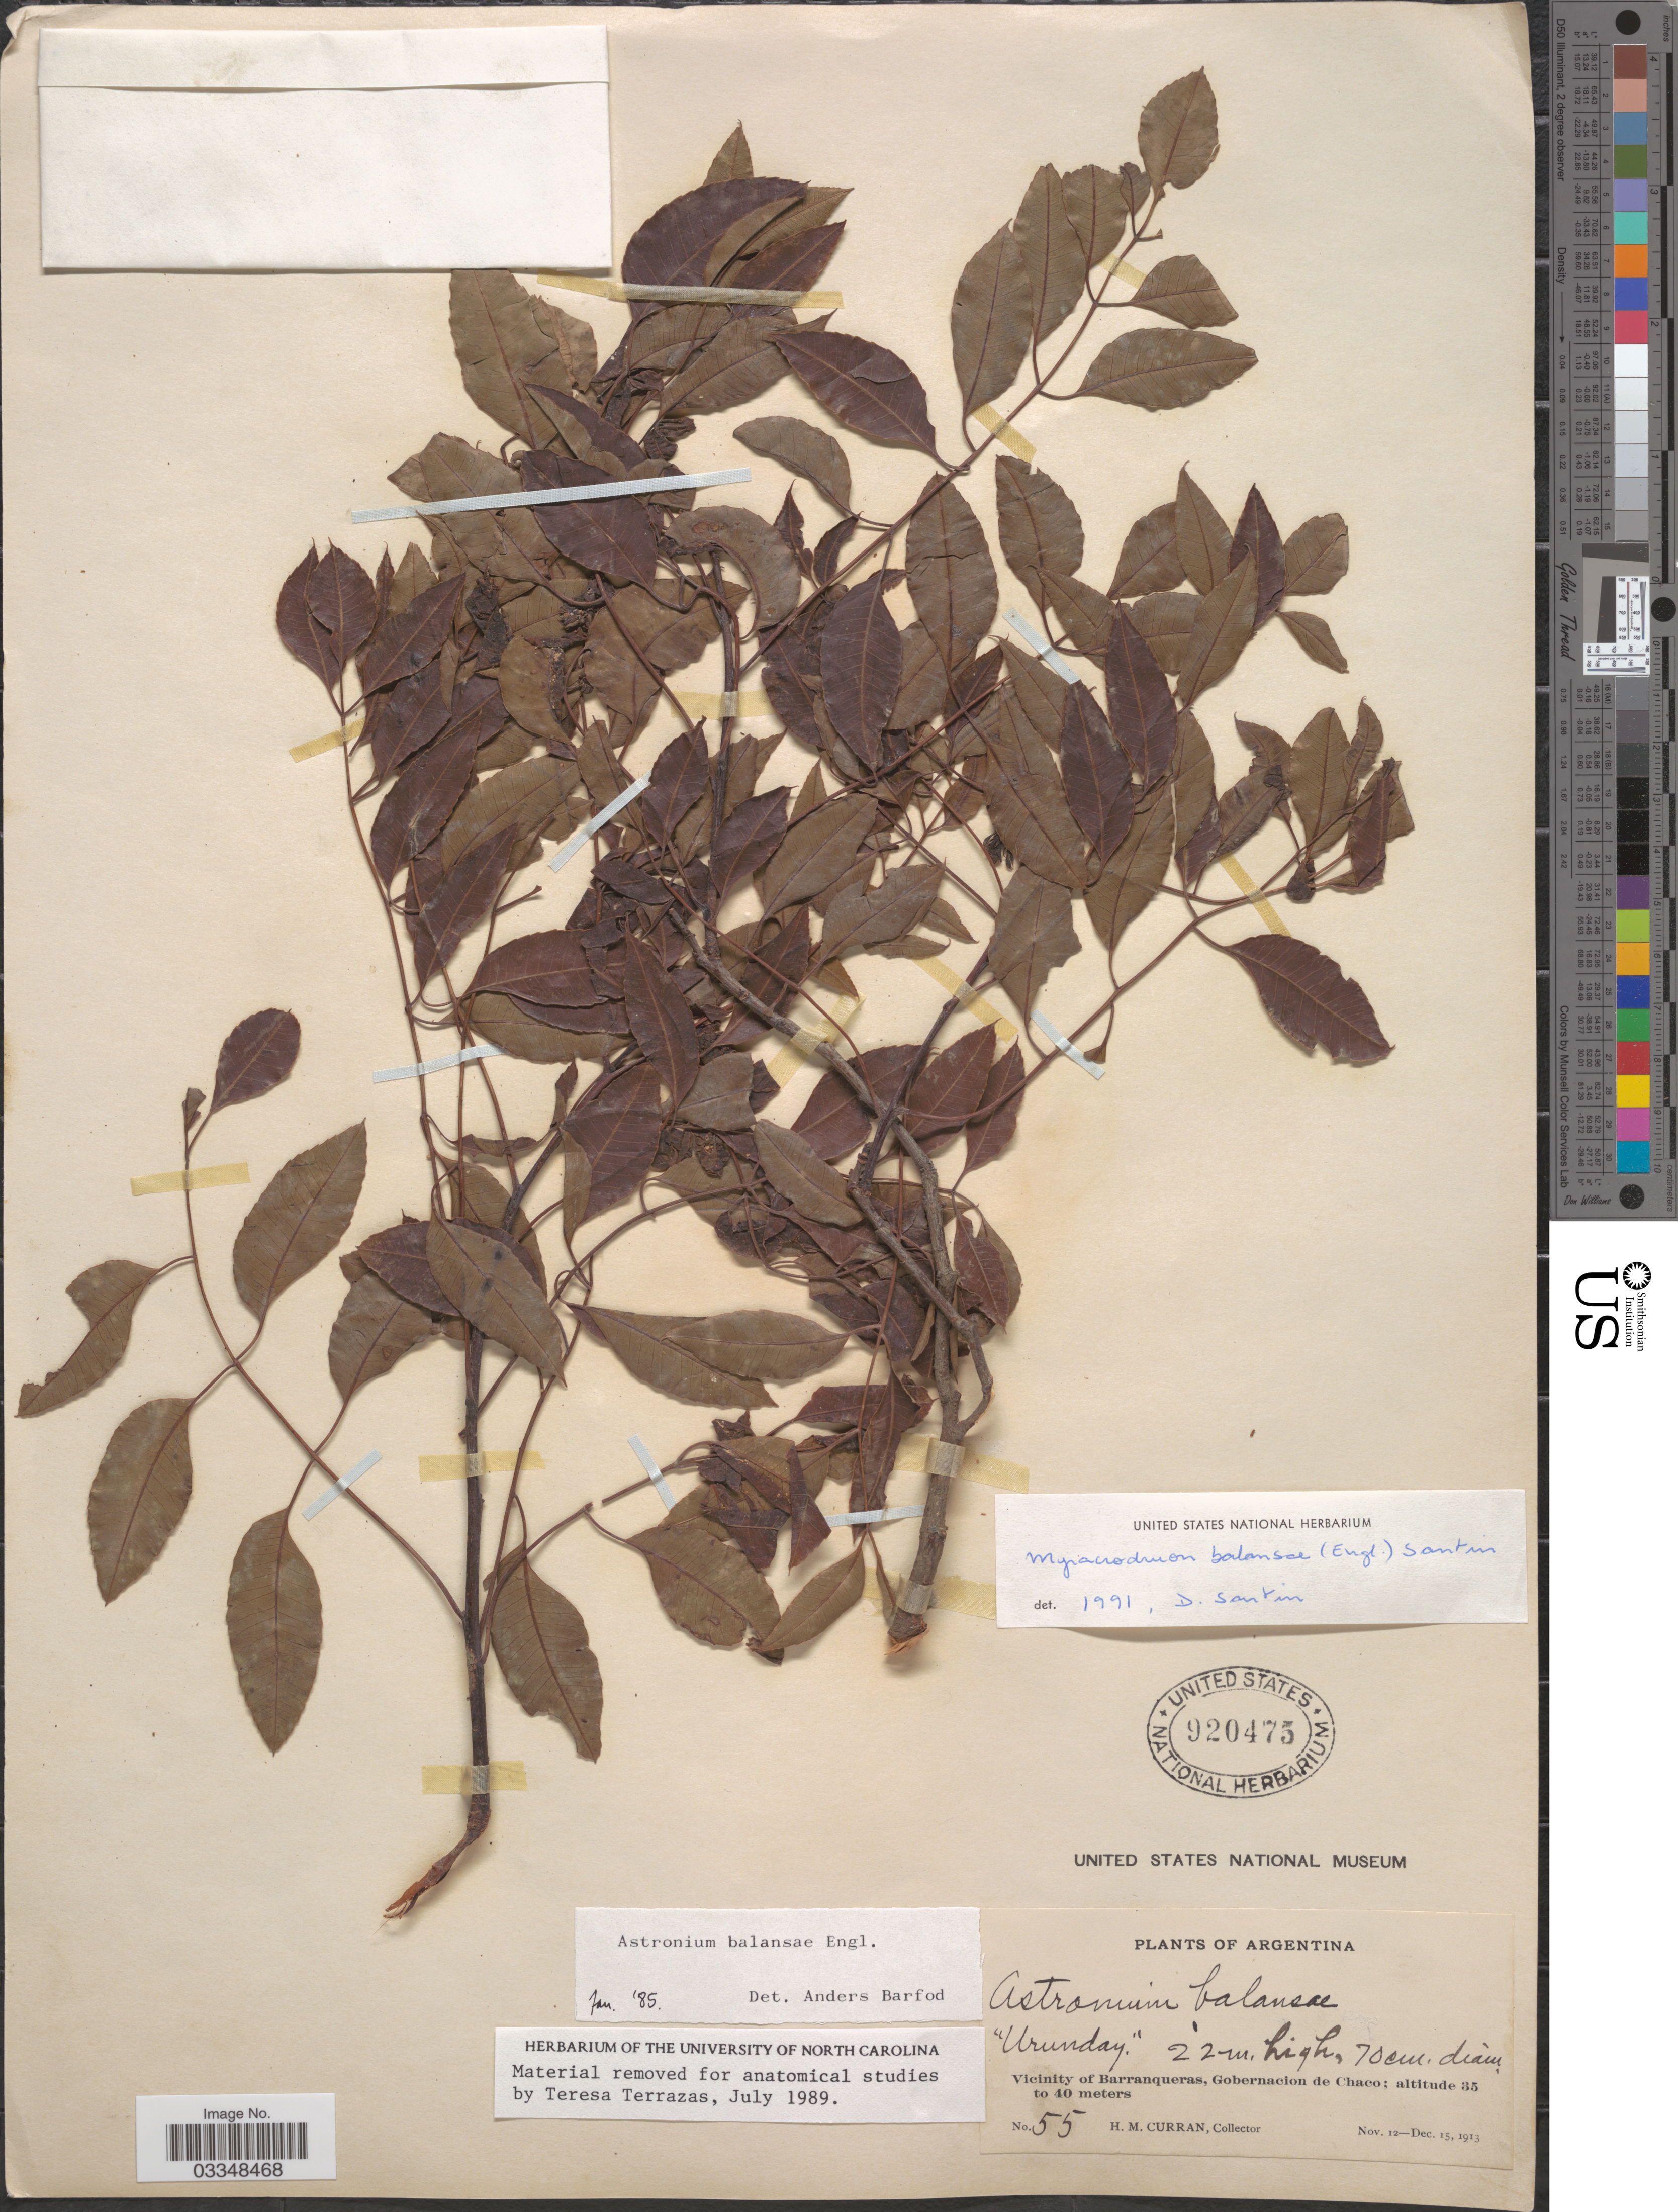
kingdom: Plantae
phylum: Tracheophyta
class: Magnoliopsida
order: Sapindales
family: Anacardiaceae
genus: Myracrodruon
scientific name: Myracrodruon balansae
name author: (Engl.) Santin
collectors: H. M. Curran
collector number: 55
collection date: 1913-11-12/1913-12-15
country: Argentina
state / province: Chaco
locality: Vicinity of Barranqueras, Gobernacion de Chaco.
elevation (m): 35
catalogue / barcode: US 920475